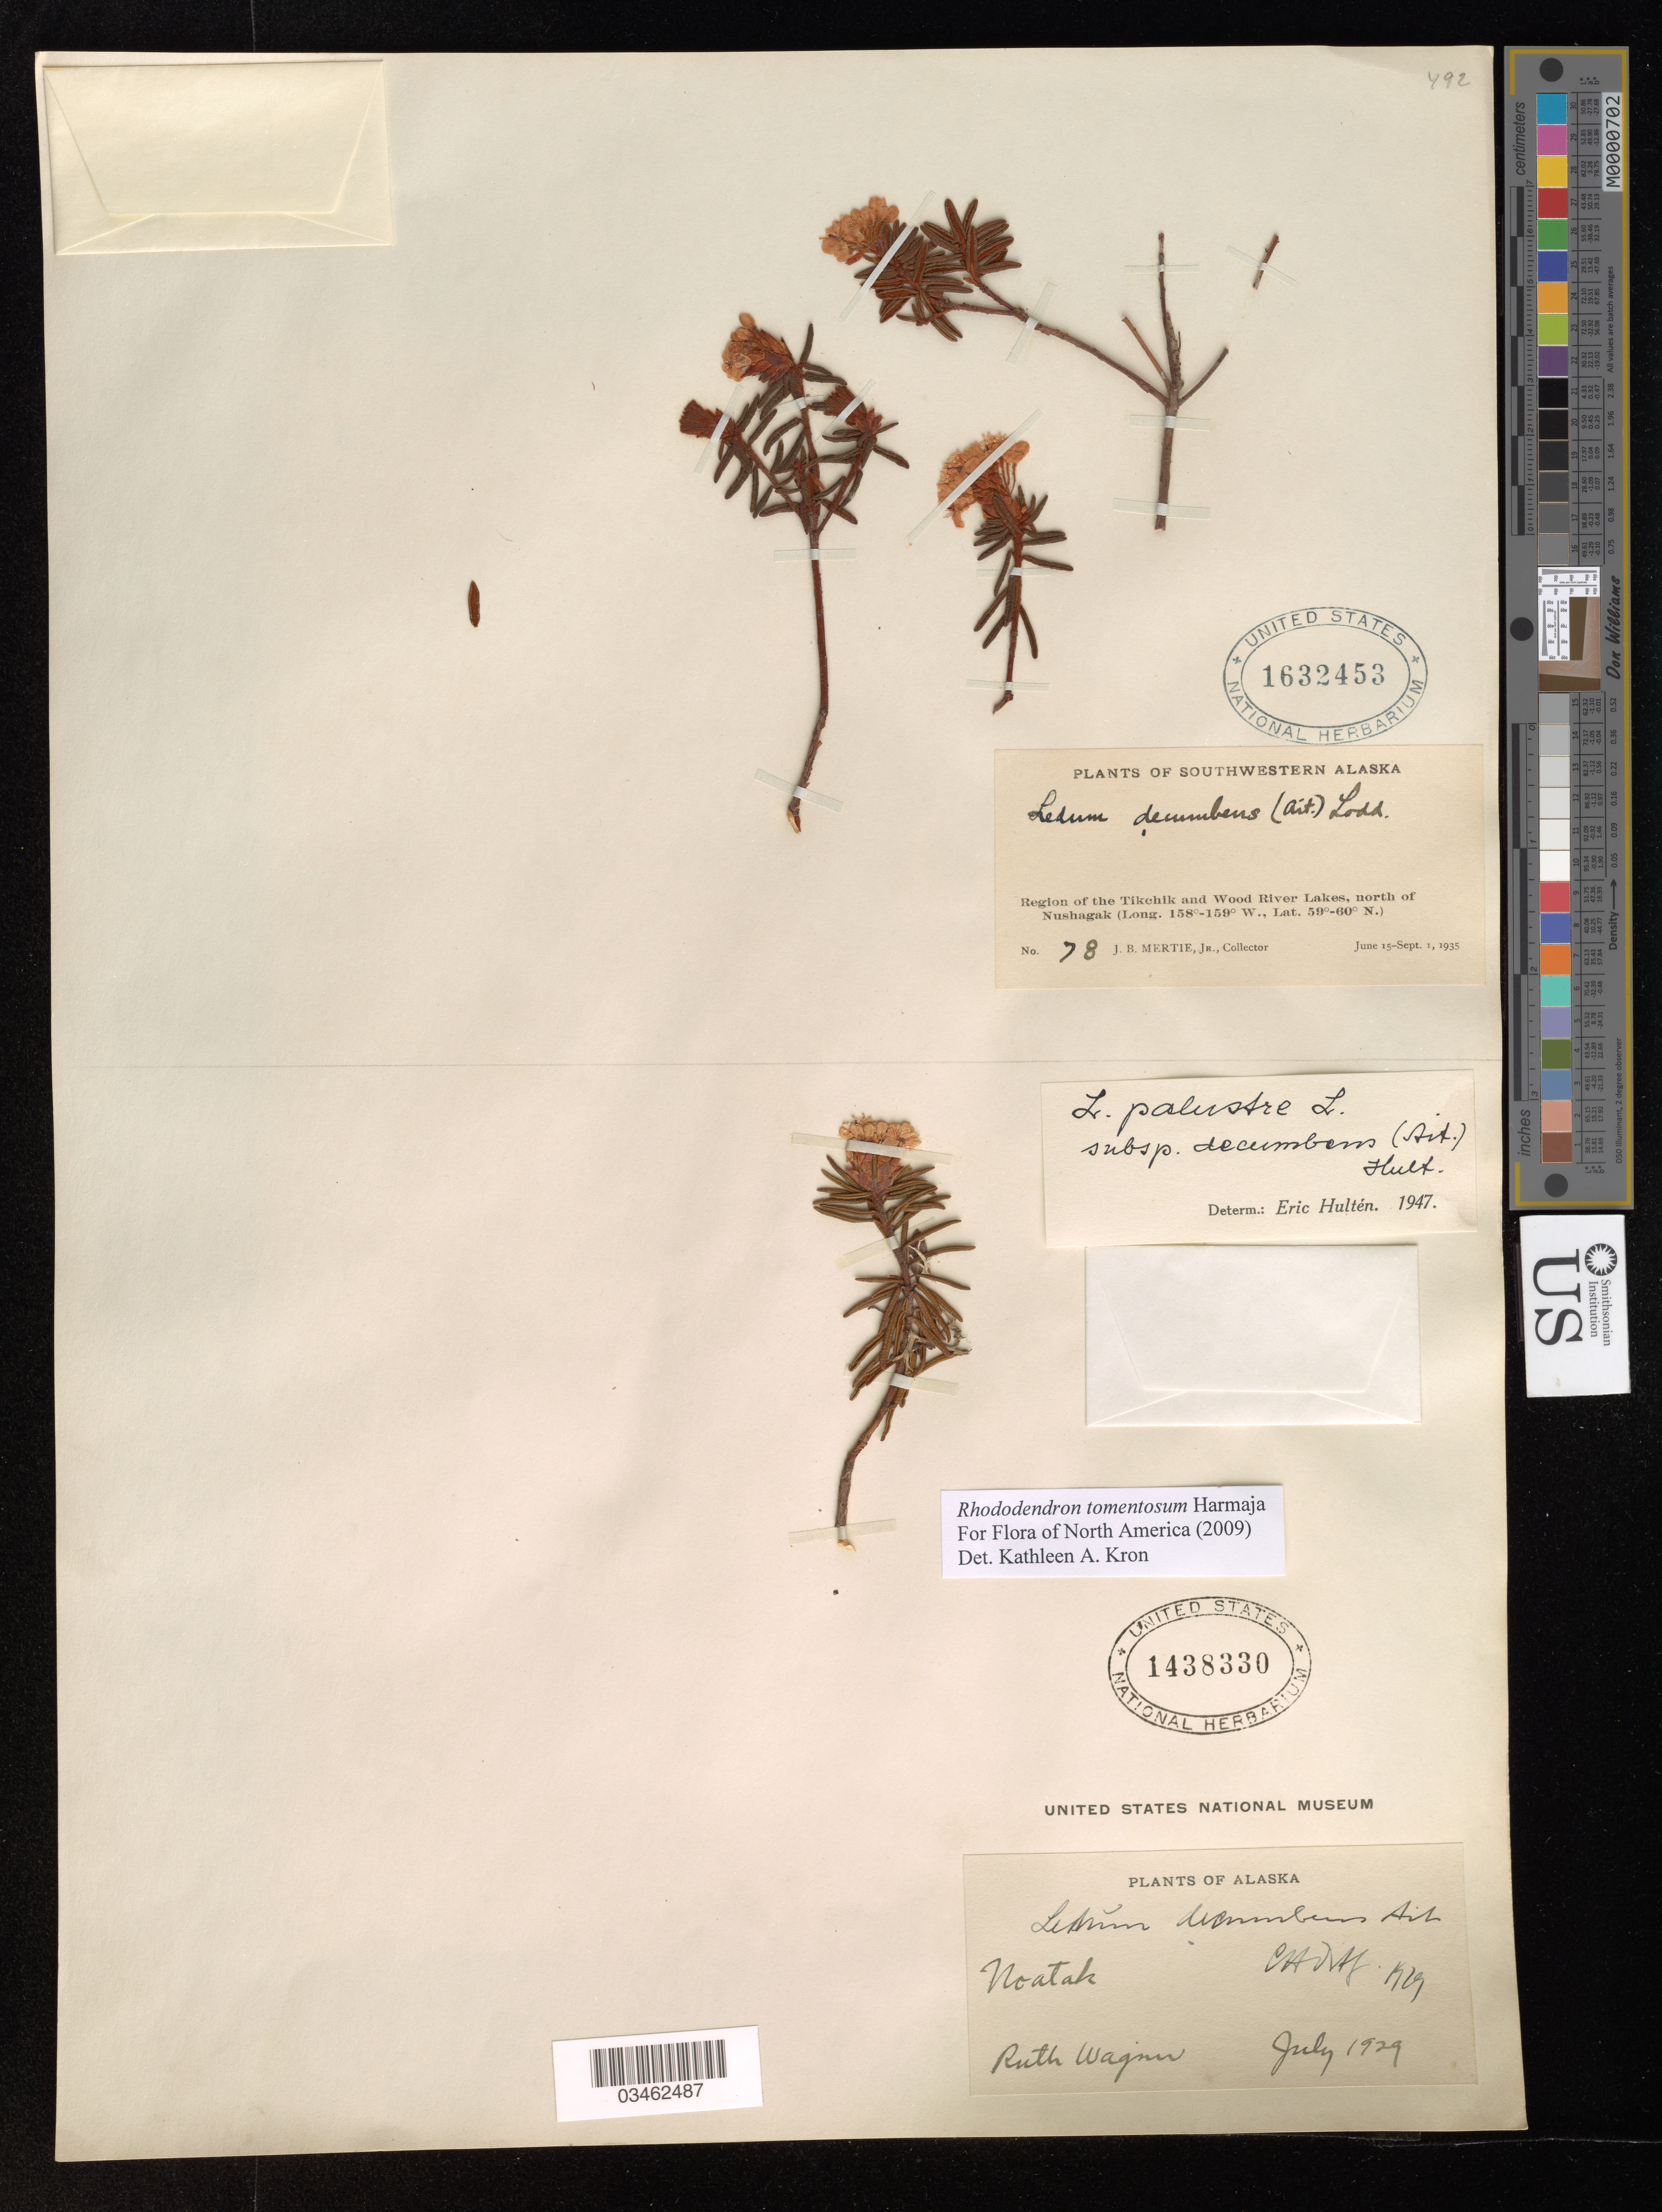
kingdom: Plantae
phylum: Tracheophyta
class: Magnoliopsida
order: Ericales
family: Ericaceae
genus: Rhododendron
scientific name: Rhododendron tomentosum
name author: Harmaja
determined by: Kron, K. A.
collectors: R. Wagner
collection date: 1929-07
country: United States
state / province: Alaska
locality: Noatak.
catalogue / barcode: US 1438330-2